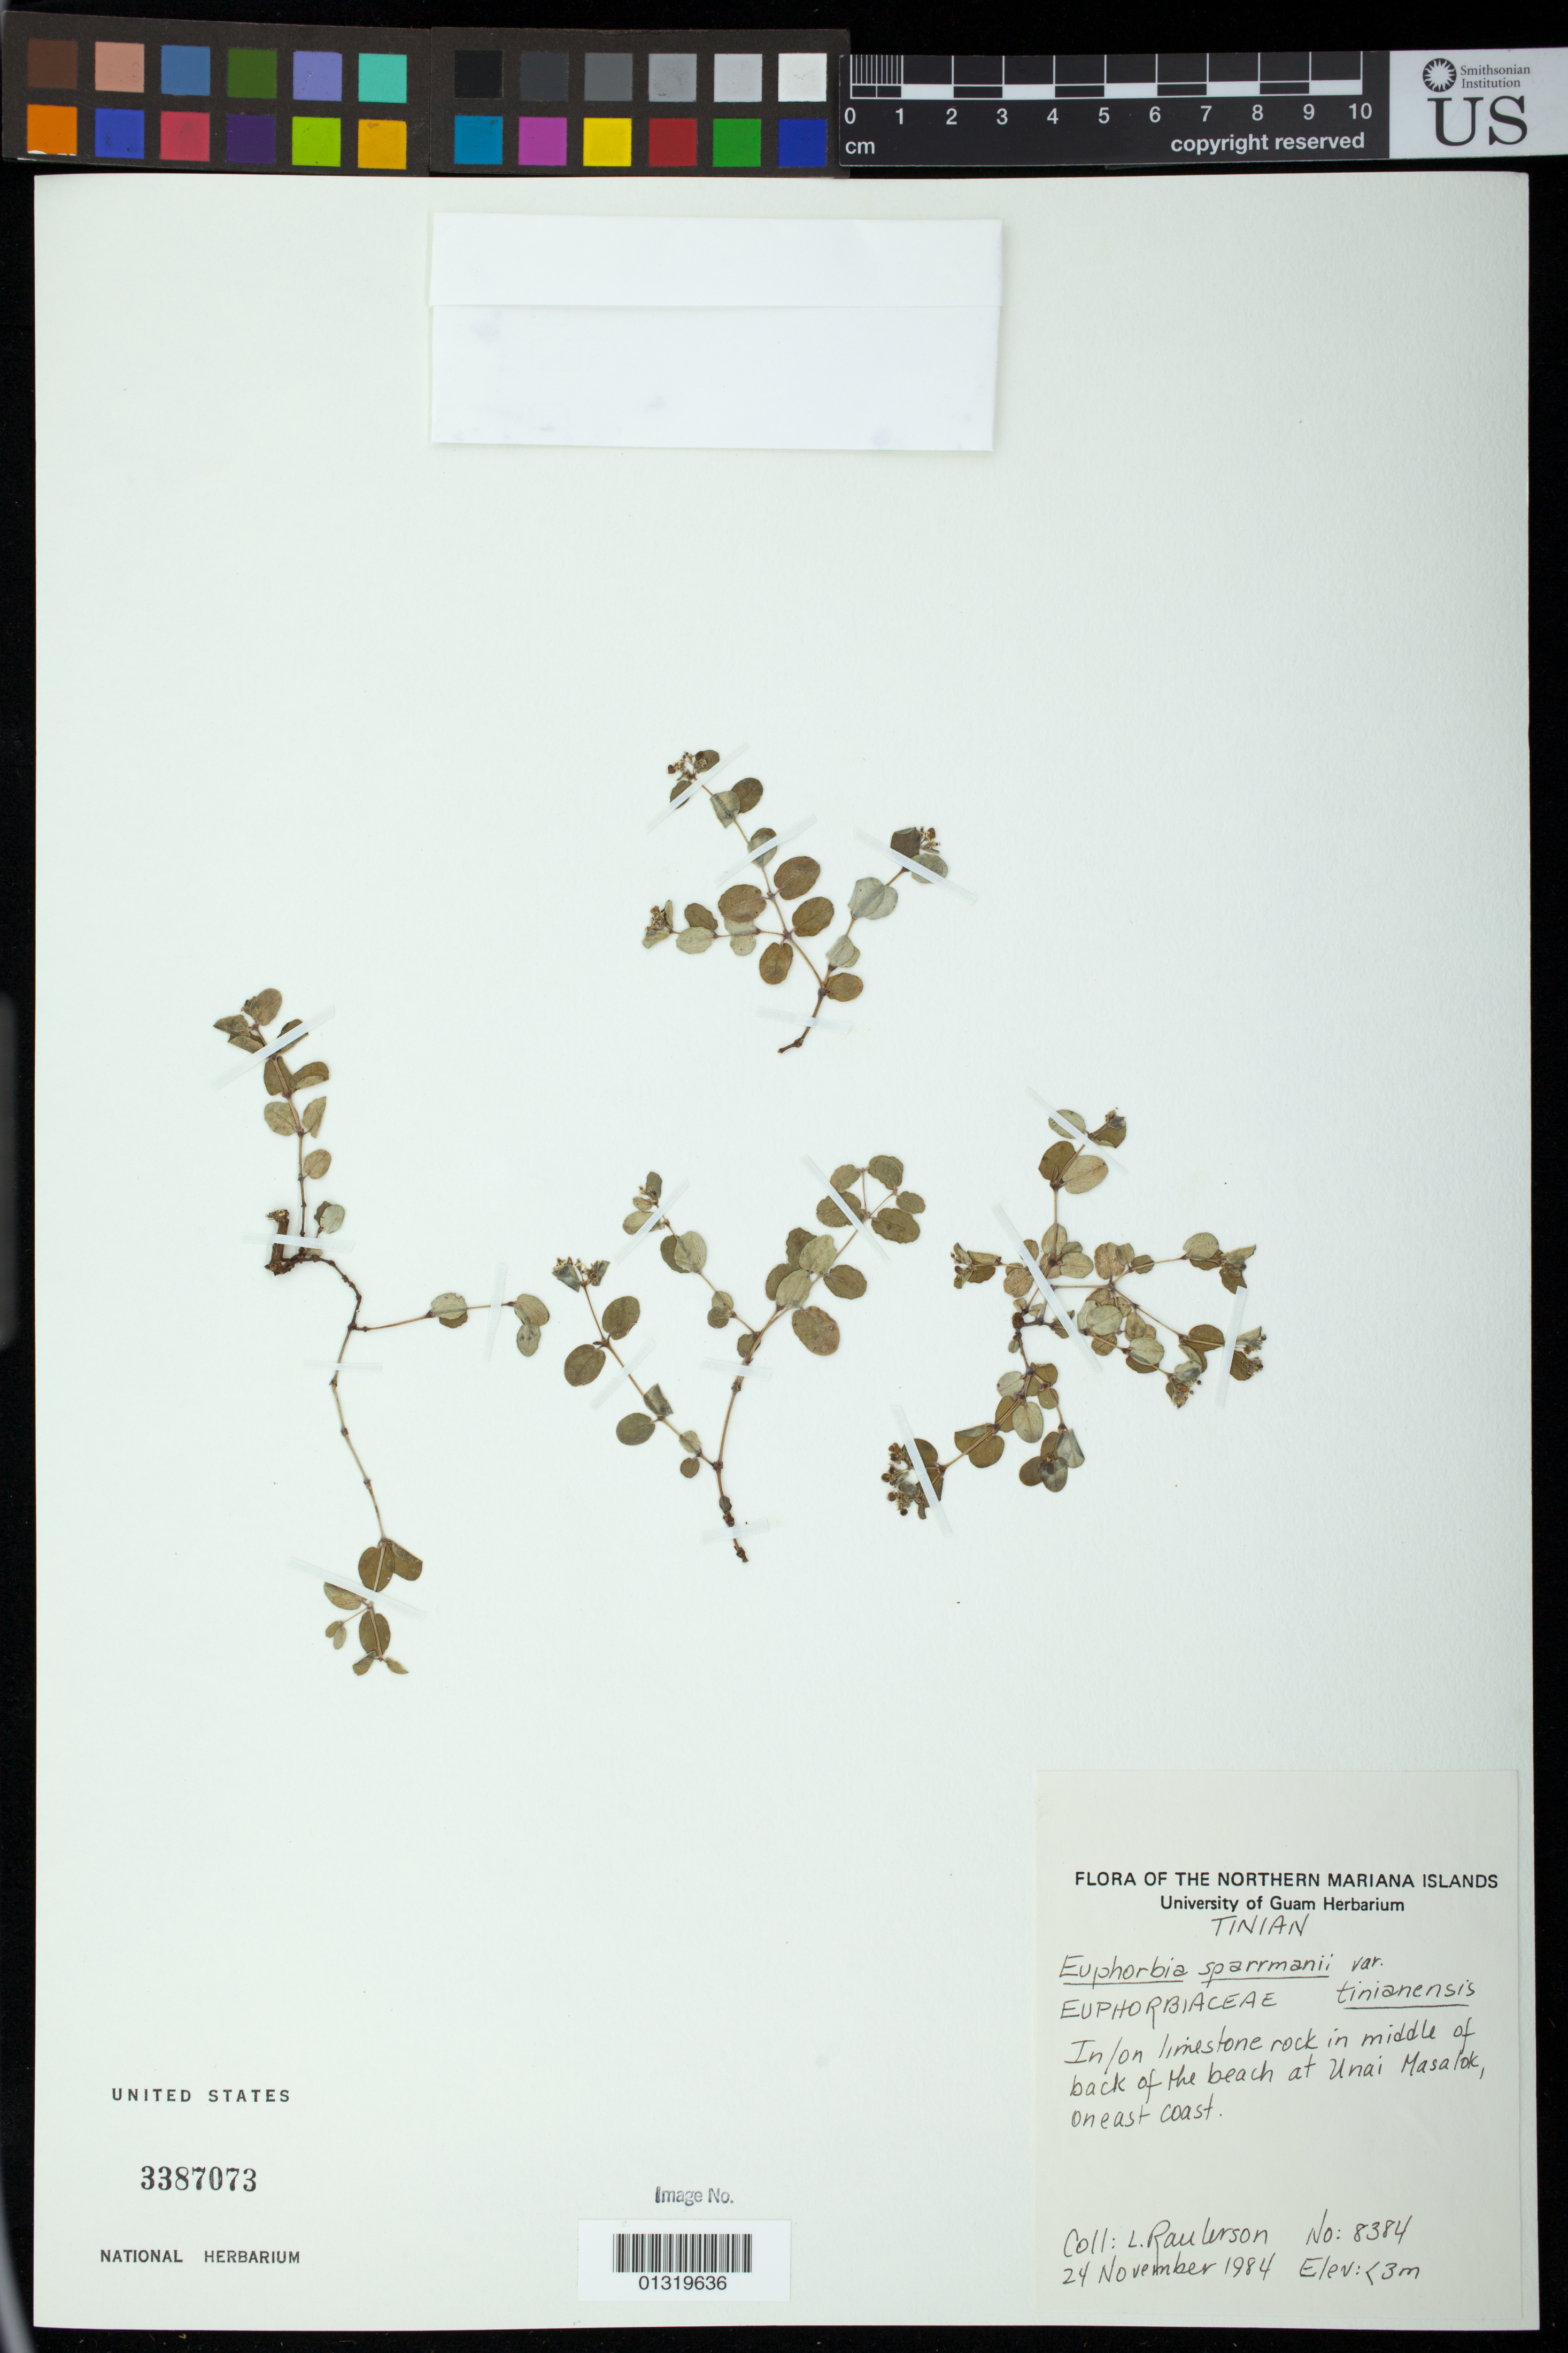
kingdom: Plantae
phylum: Tracheophyta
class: Magnoliopsida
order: Malpighiales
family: Euphorbiaceae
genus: Euphorbia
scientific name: Euphorbia sparrmannii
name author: Boiss.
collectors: L. Raulerson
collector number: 8384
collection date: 1984-11-24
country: Northern Mariana Islands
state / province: Tinian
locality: Unai Masalok, on east coast.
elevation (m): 0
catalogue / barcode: US 3387073